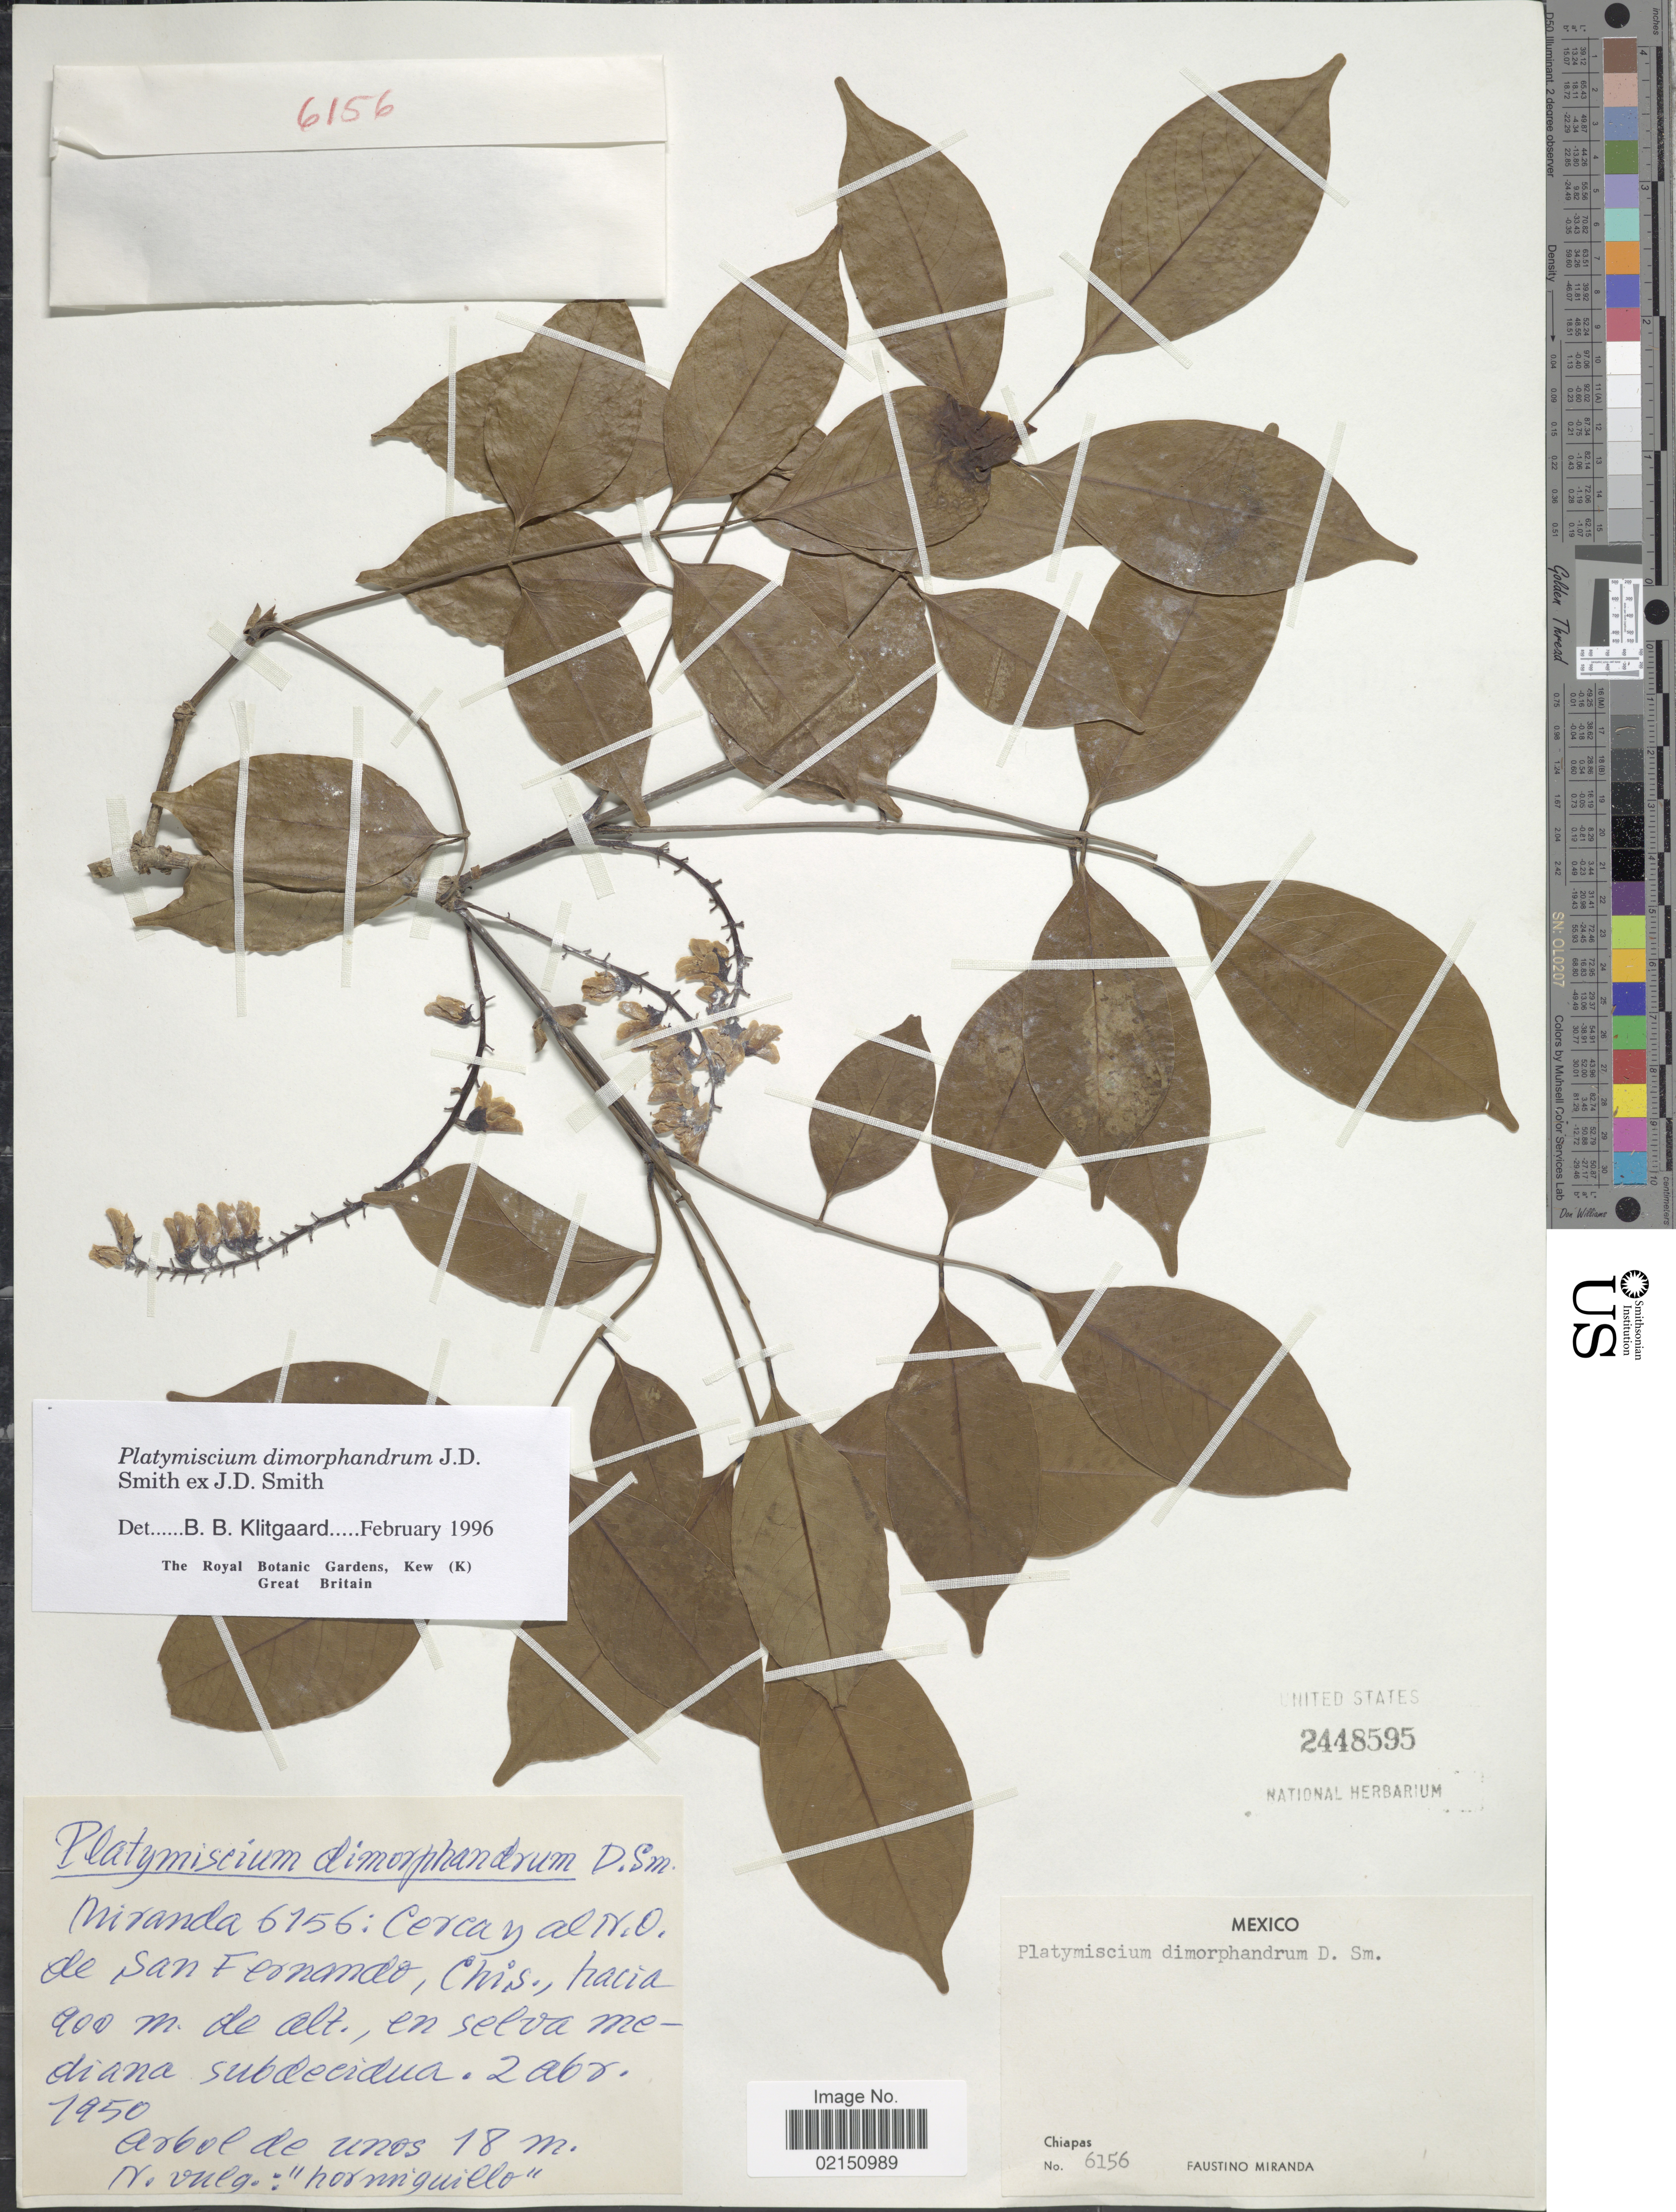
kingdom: Plantae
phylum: Tracheophyta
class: Magnoliopsida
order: Fabales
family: Fabaceae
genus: Platymiscium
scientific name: Platymiscium dimorphandrum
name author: Donn. Sm.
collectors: F. Miranda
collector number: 6156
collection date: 1950-04-02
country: Mexico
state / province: Chiapas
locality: Cerca y al N.O. de San Fernando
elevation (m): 900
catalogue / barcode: US 2448595